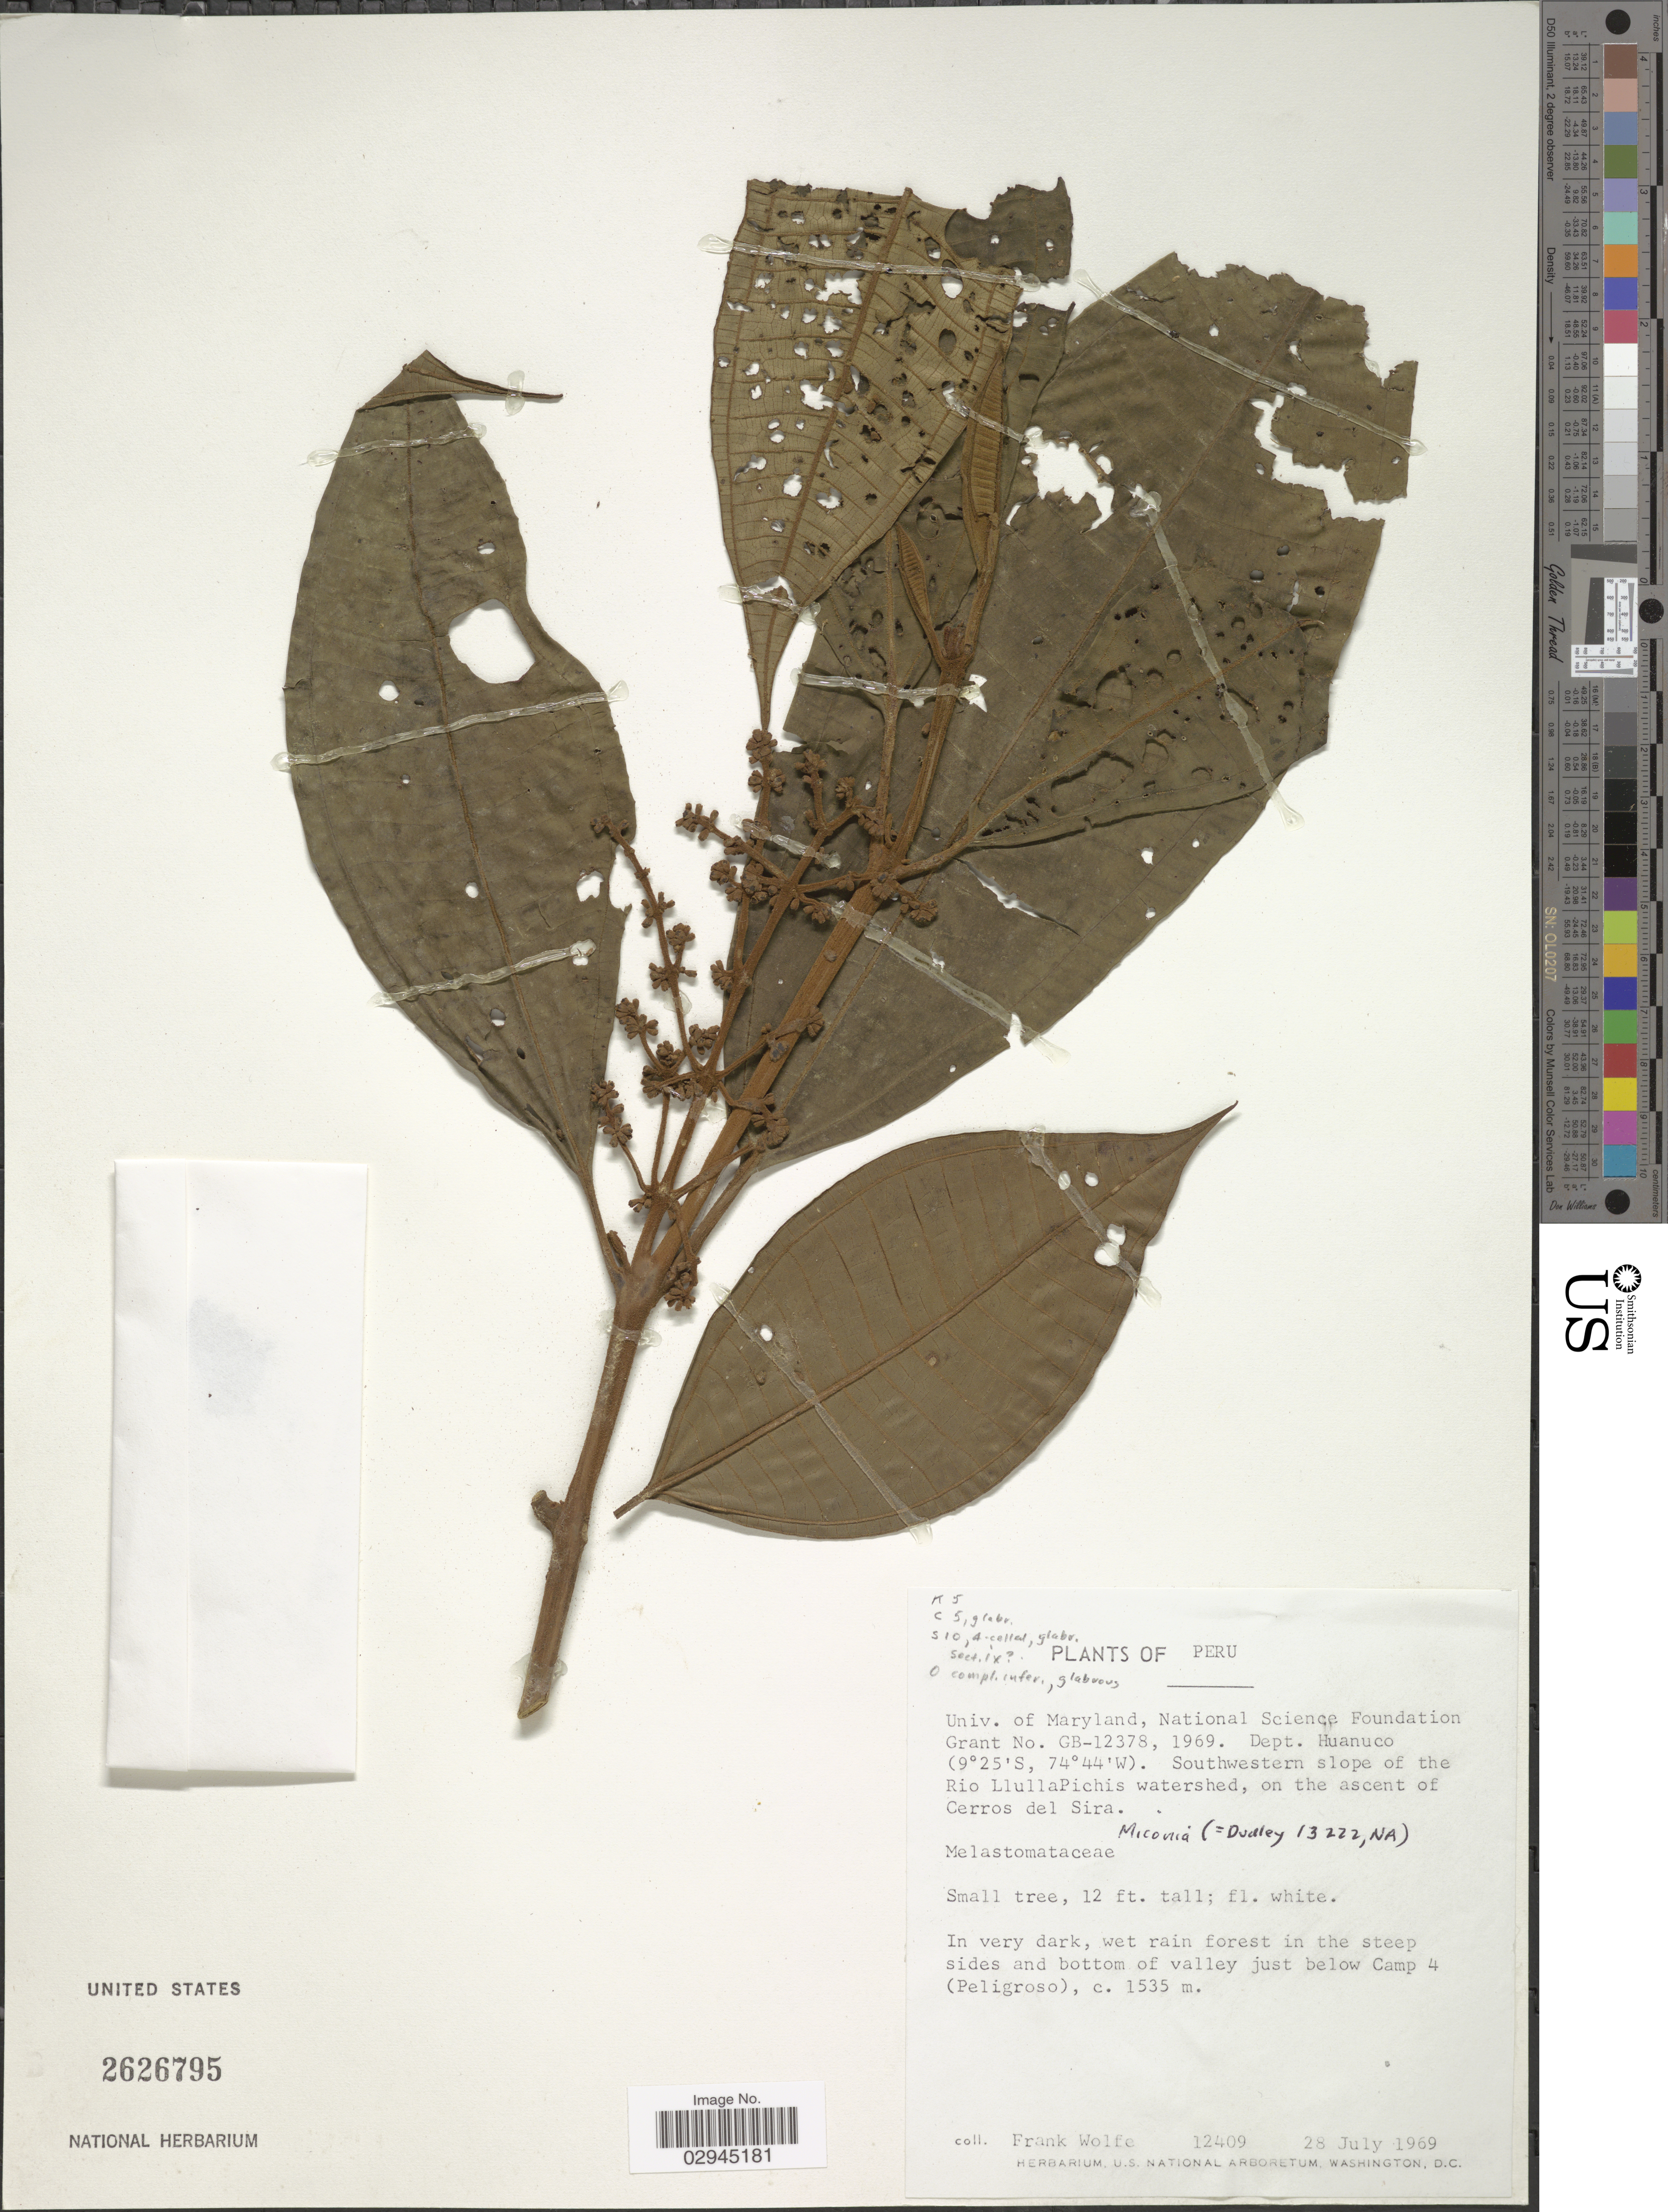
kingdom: Plantae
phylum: Tracheophyta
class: Magnoliopsida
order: Myrtales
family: Melastomataceae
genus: Miconia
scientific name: Miconia sp.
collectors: F. Wolfe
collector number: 12409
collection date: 1969-07-28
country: Peru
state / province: Huánuco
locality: Dept. Huanuco. Southwestern slope of the Rio LlullaPichis watershed, on the ascent of Cerros del Sira.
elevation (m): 1535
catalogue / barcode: US 2626795